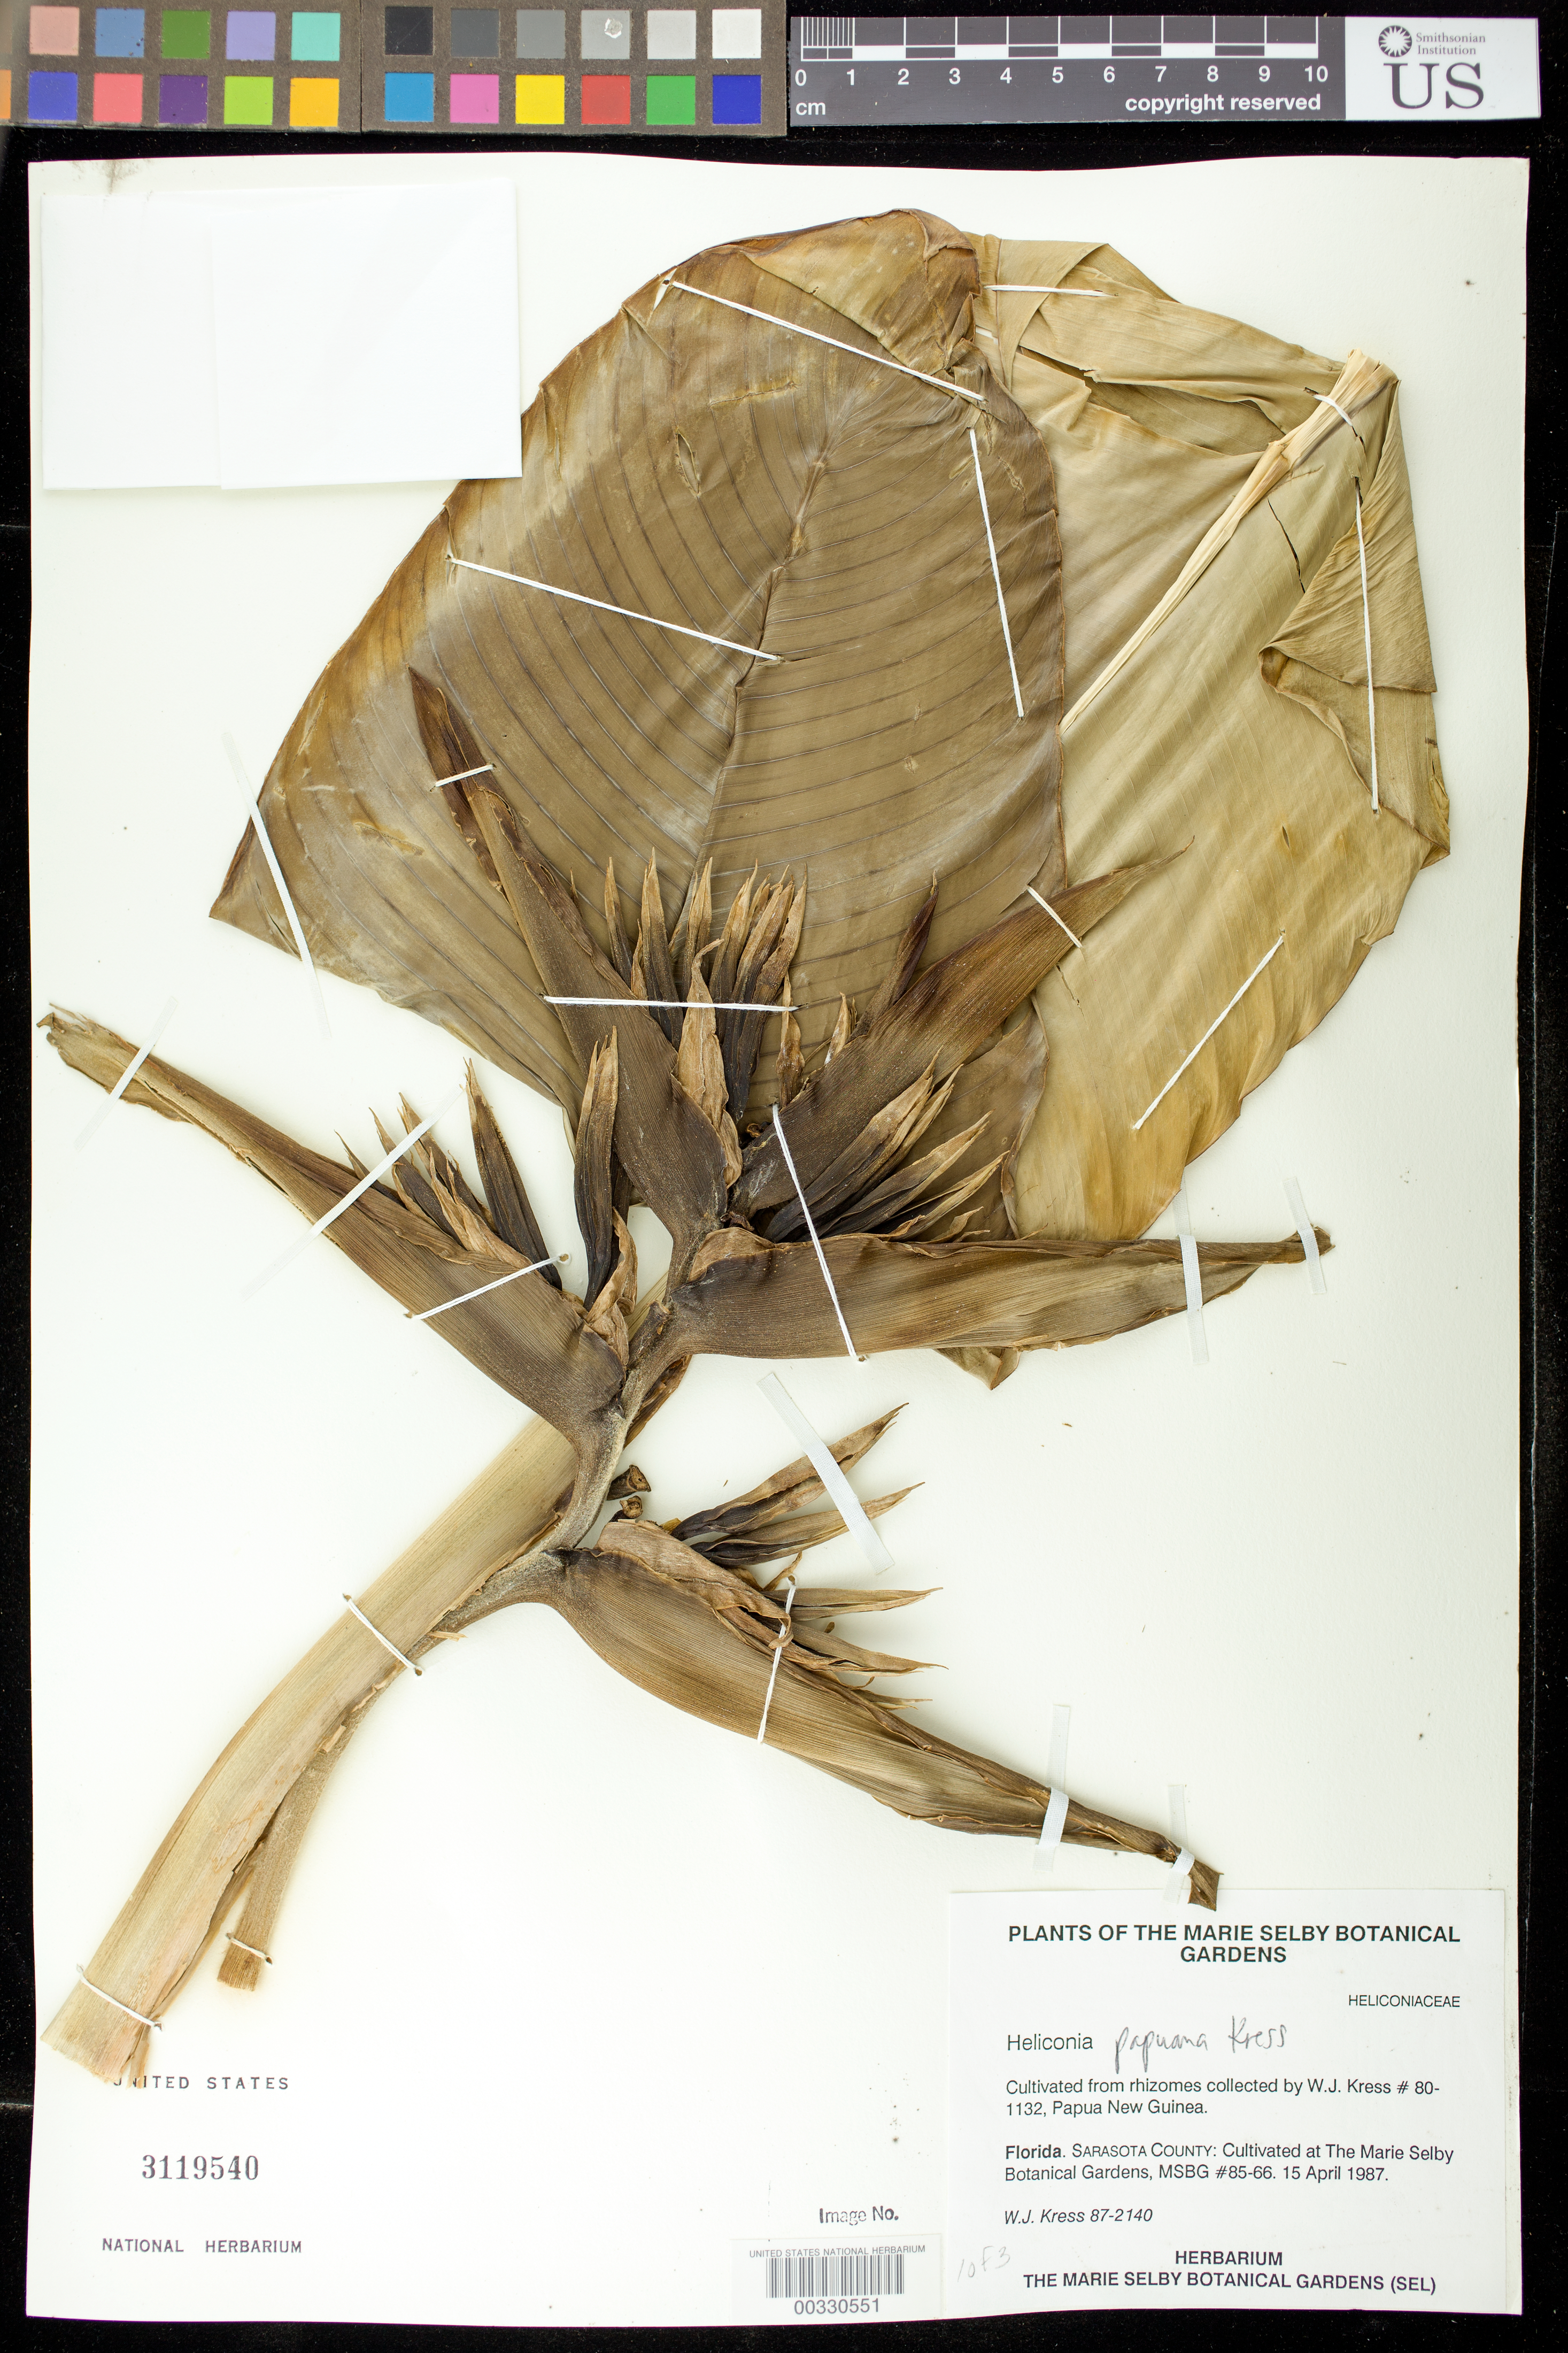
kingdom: Plantae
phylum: Tracheophyta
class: Liliopsida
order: Zingiberales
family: Heliconiaceae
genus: Heliconia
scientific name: Heliconia papuana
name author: W.J. Kress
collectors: W. J. Kress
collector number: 87-2140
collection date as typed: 15 Apr 1987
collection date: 1987-04-15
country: Papua New Guinea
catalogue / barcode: US 3119540